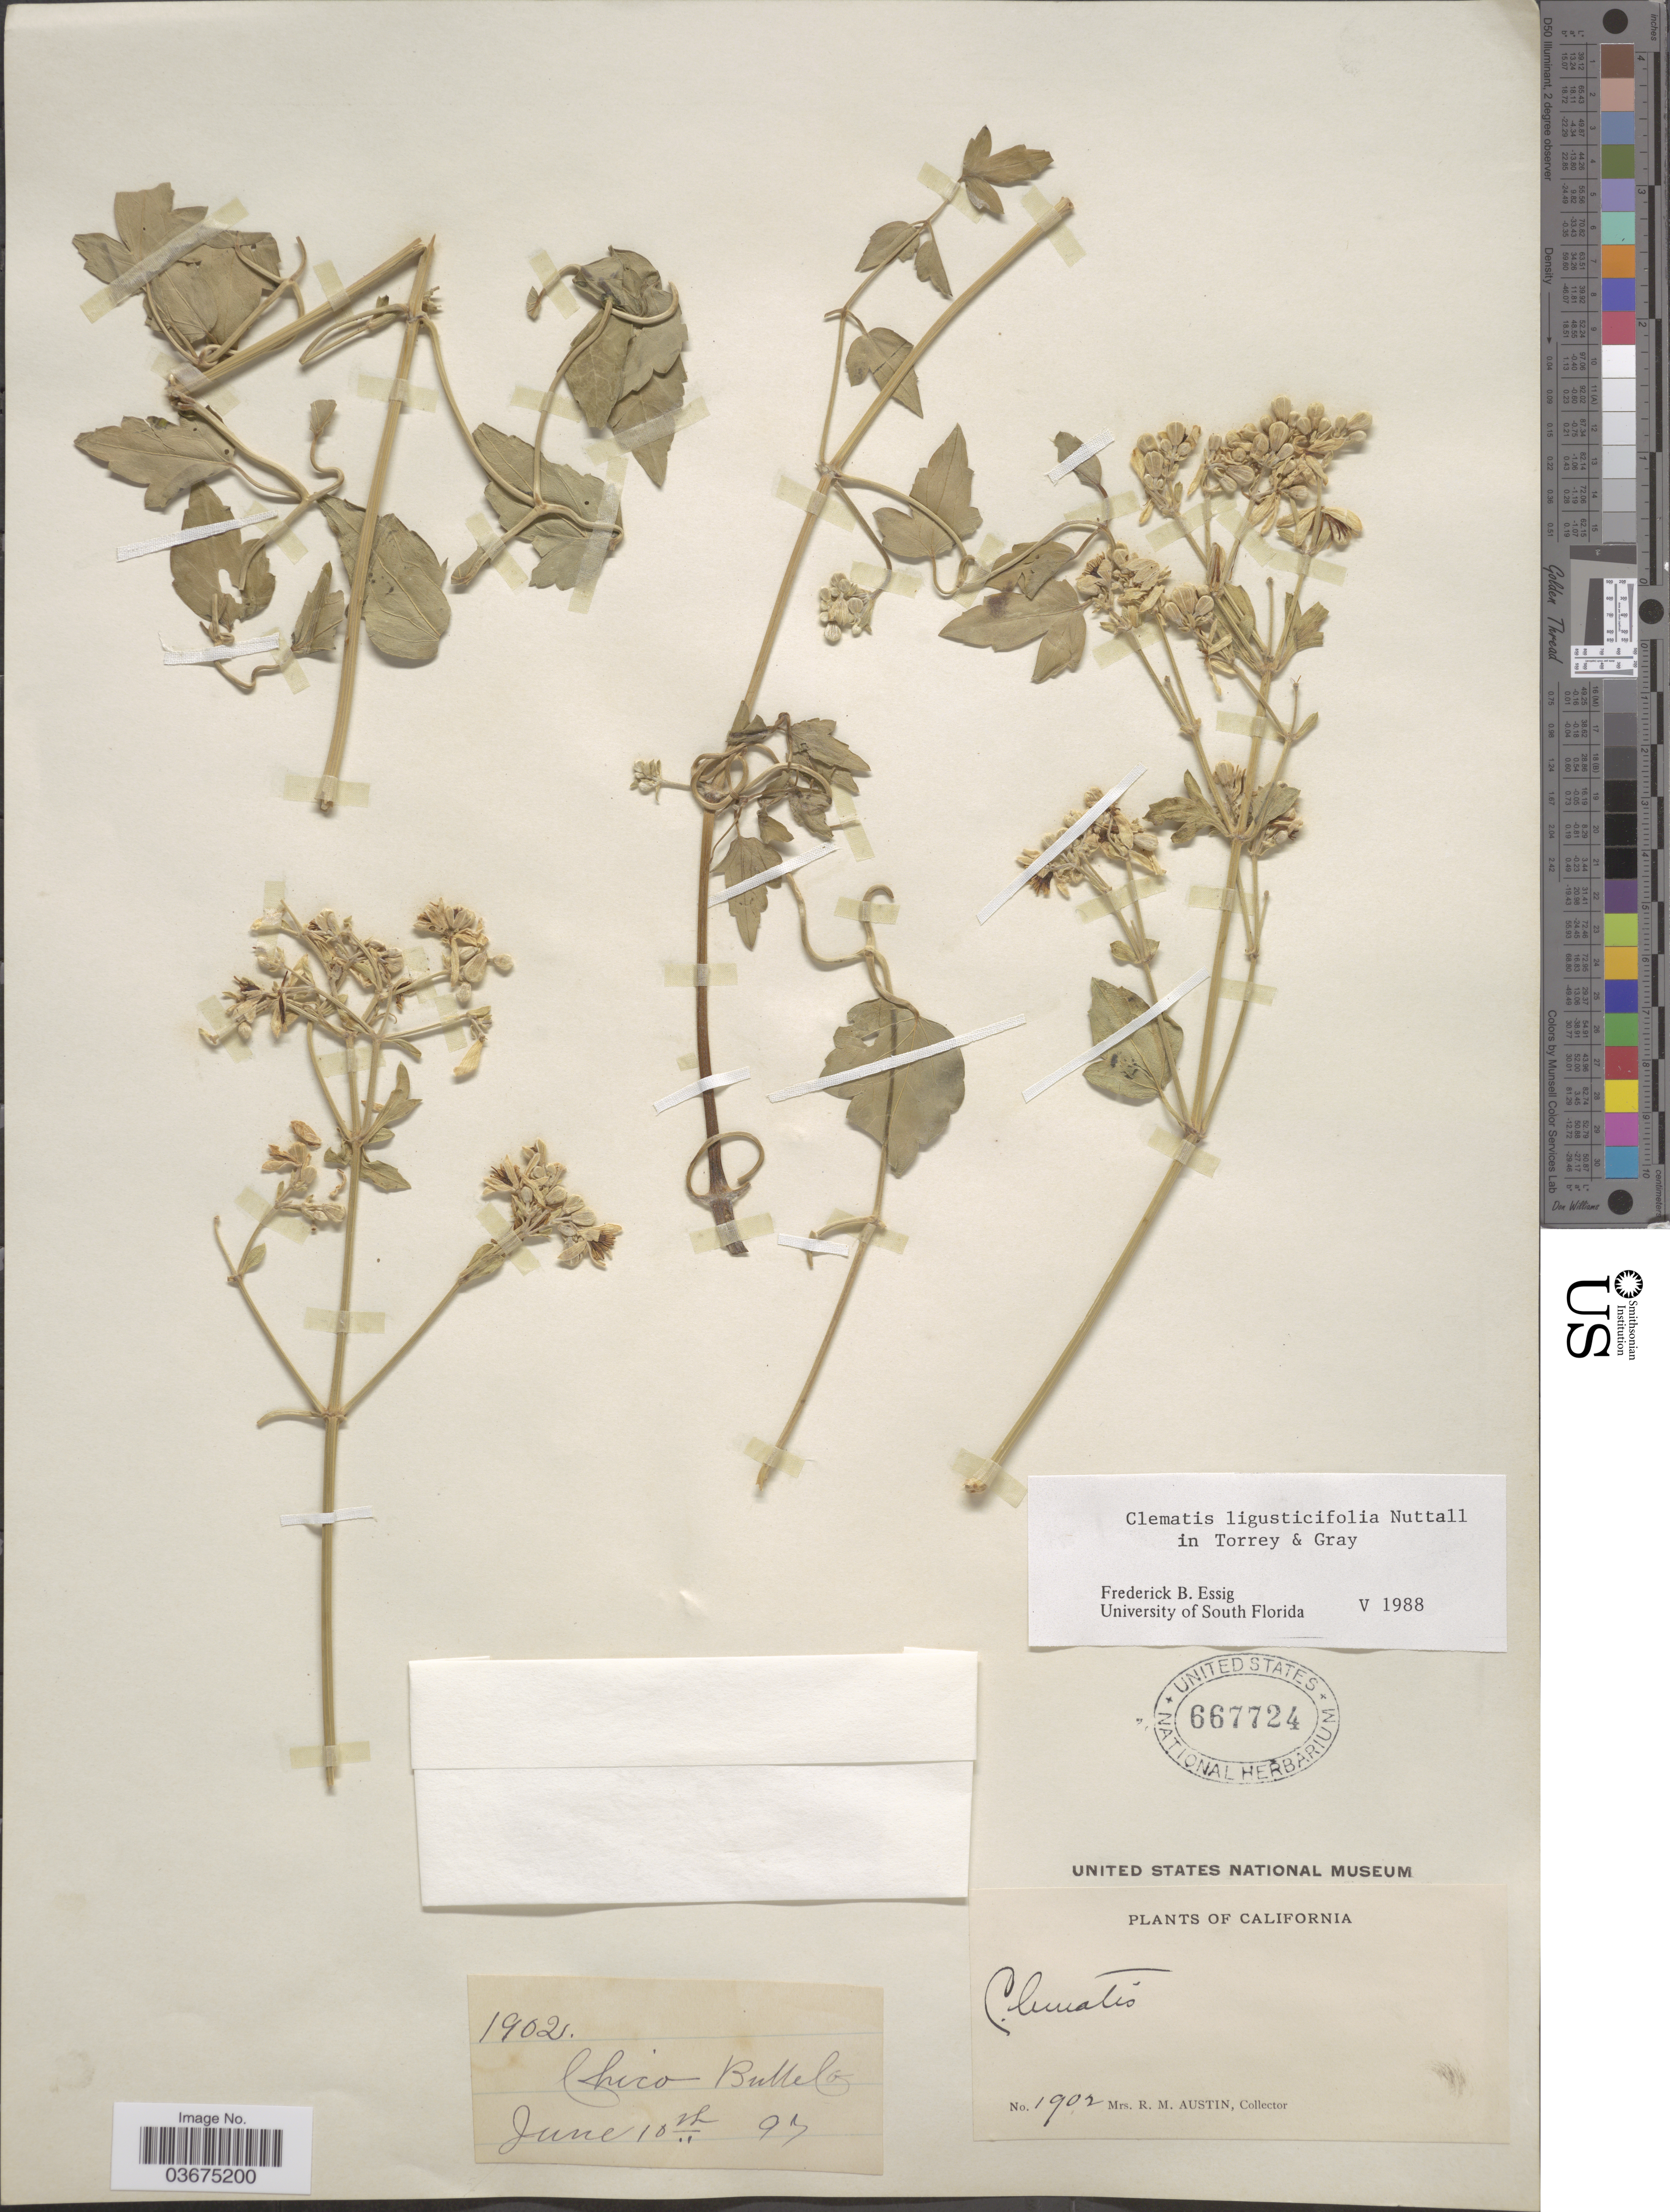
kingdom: Plantae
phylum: Tracheophyta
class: Magnoliopsida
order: Ranunculales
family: Ranunculaceae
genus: Clematis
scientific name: Clematis ligusticifolia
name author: Nutt.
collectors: R. Austin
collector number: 1902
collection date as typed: Transcribed d/m/y: 10/6/97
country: United States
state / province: California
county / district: Butte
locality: Chico Butte Co.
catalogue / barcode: US 667724